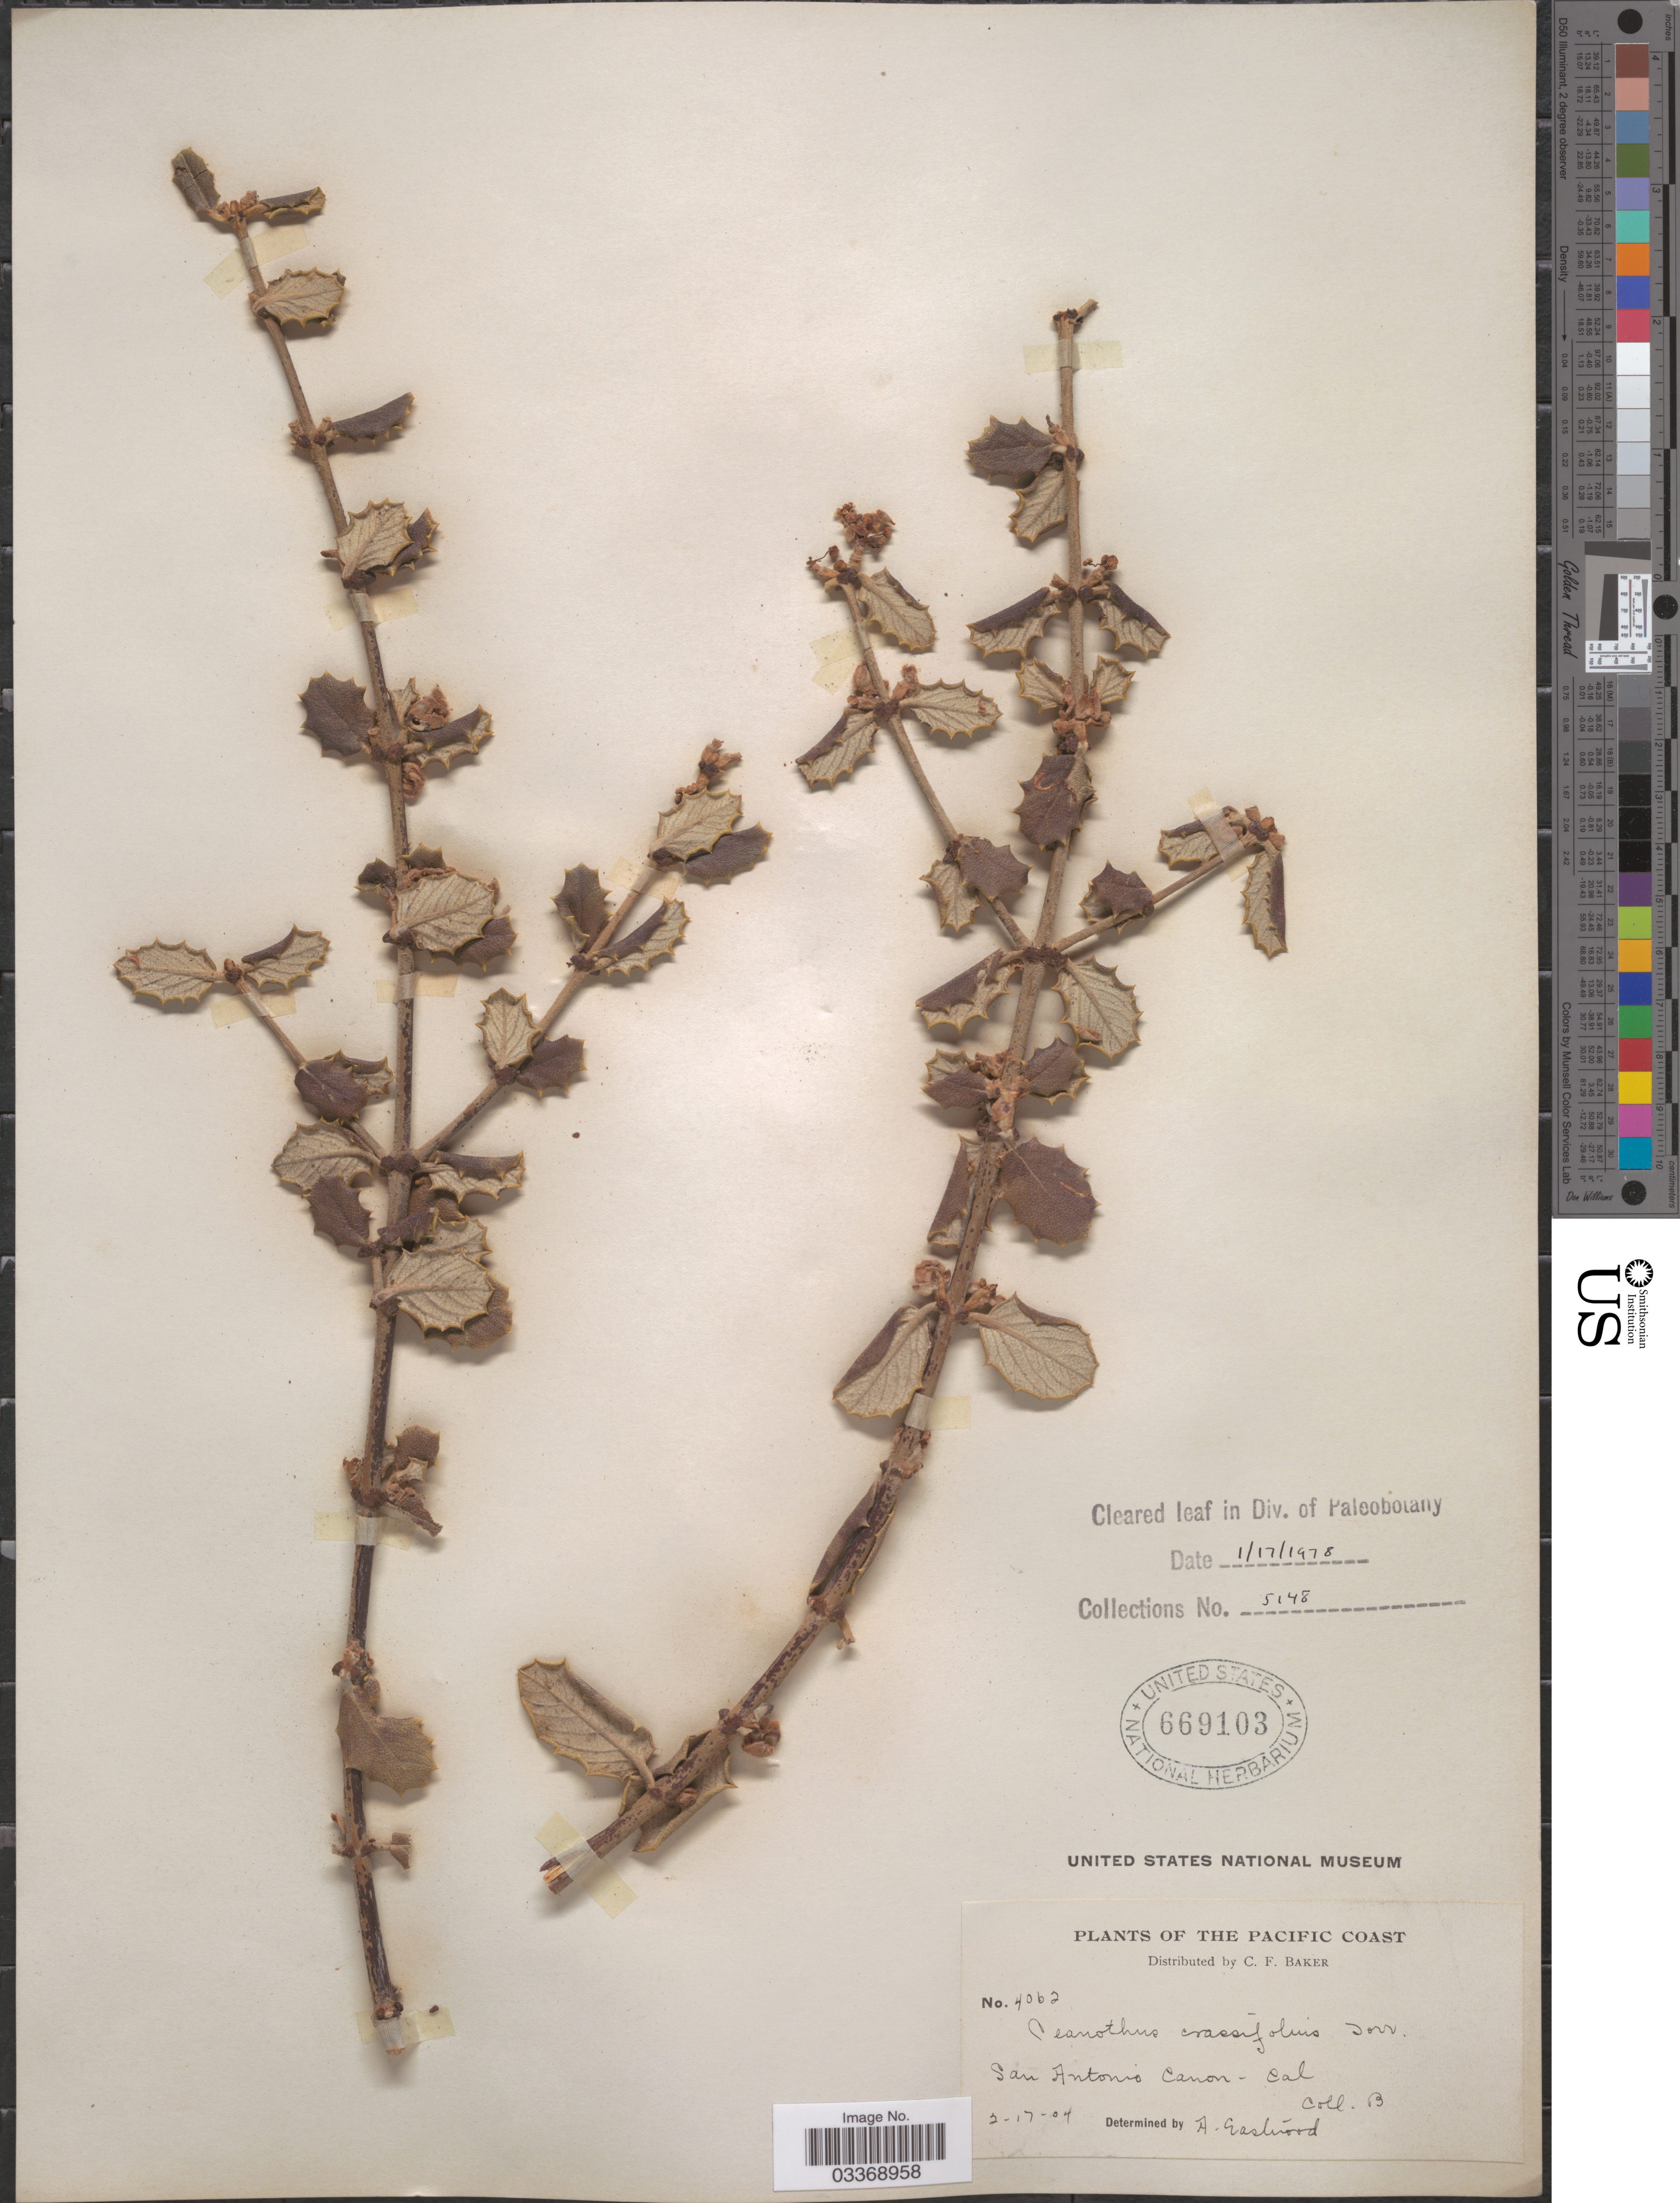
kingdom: Plantae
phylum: Tracheophyta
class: Magnoliopsida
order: Rosales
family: Rhamnaceae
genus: Ceanothus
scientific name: Ceanothus crassifolius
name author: Torr.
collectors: C. F. Baker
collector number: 4062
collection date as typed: Transcribed d/m/y: 17/2/4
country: United States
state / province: California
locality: The Pacific Coast. San Antonio Canon.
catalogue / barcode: US 669103